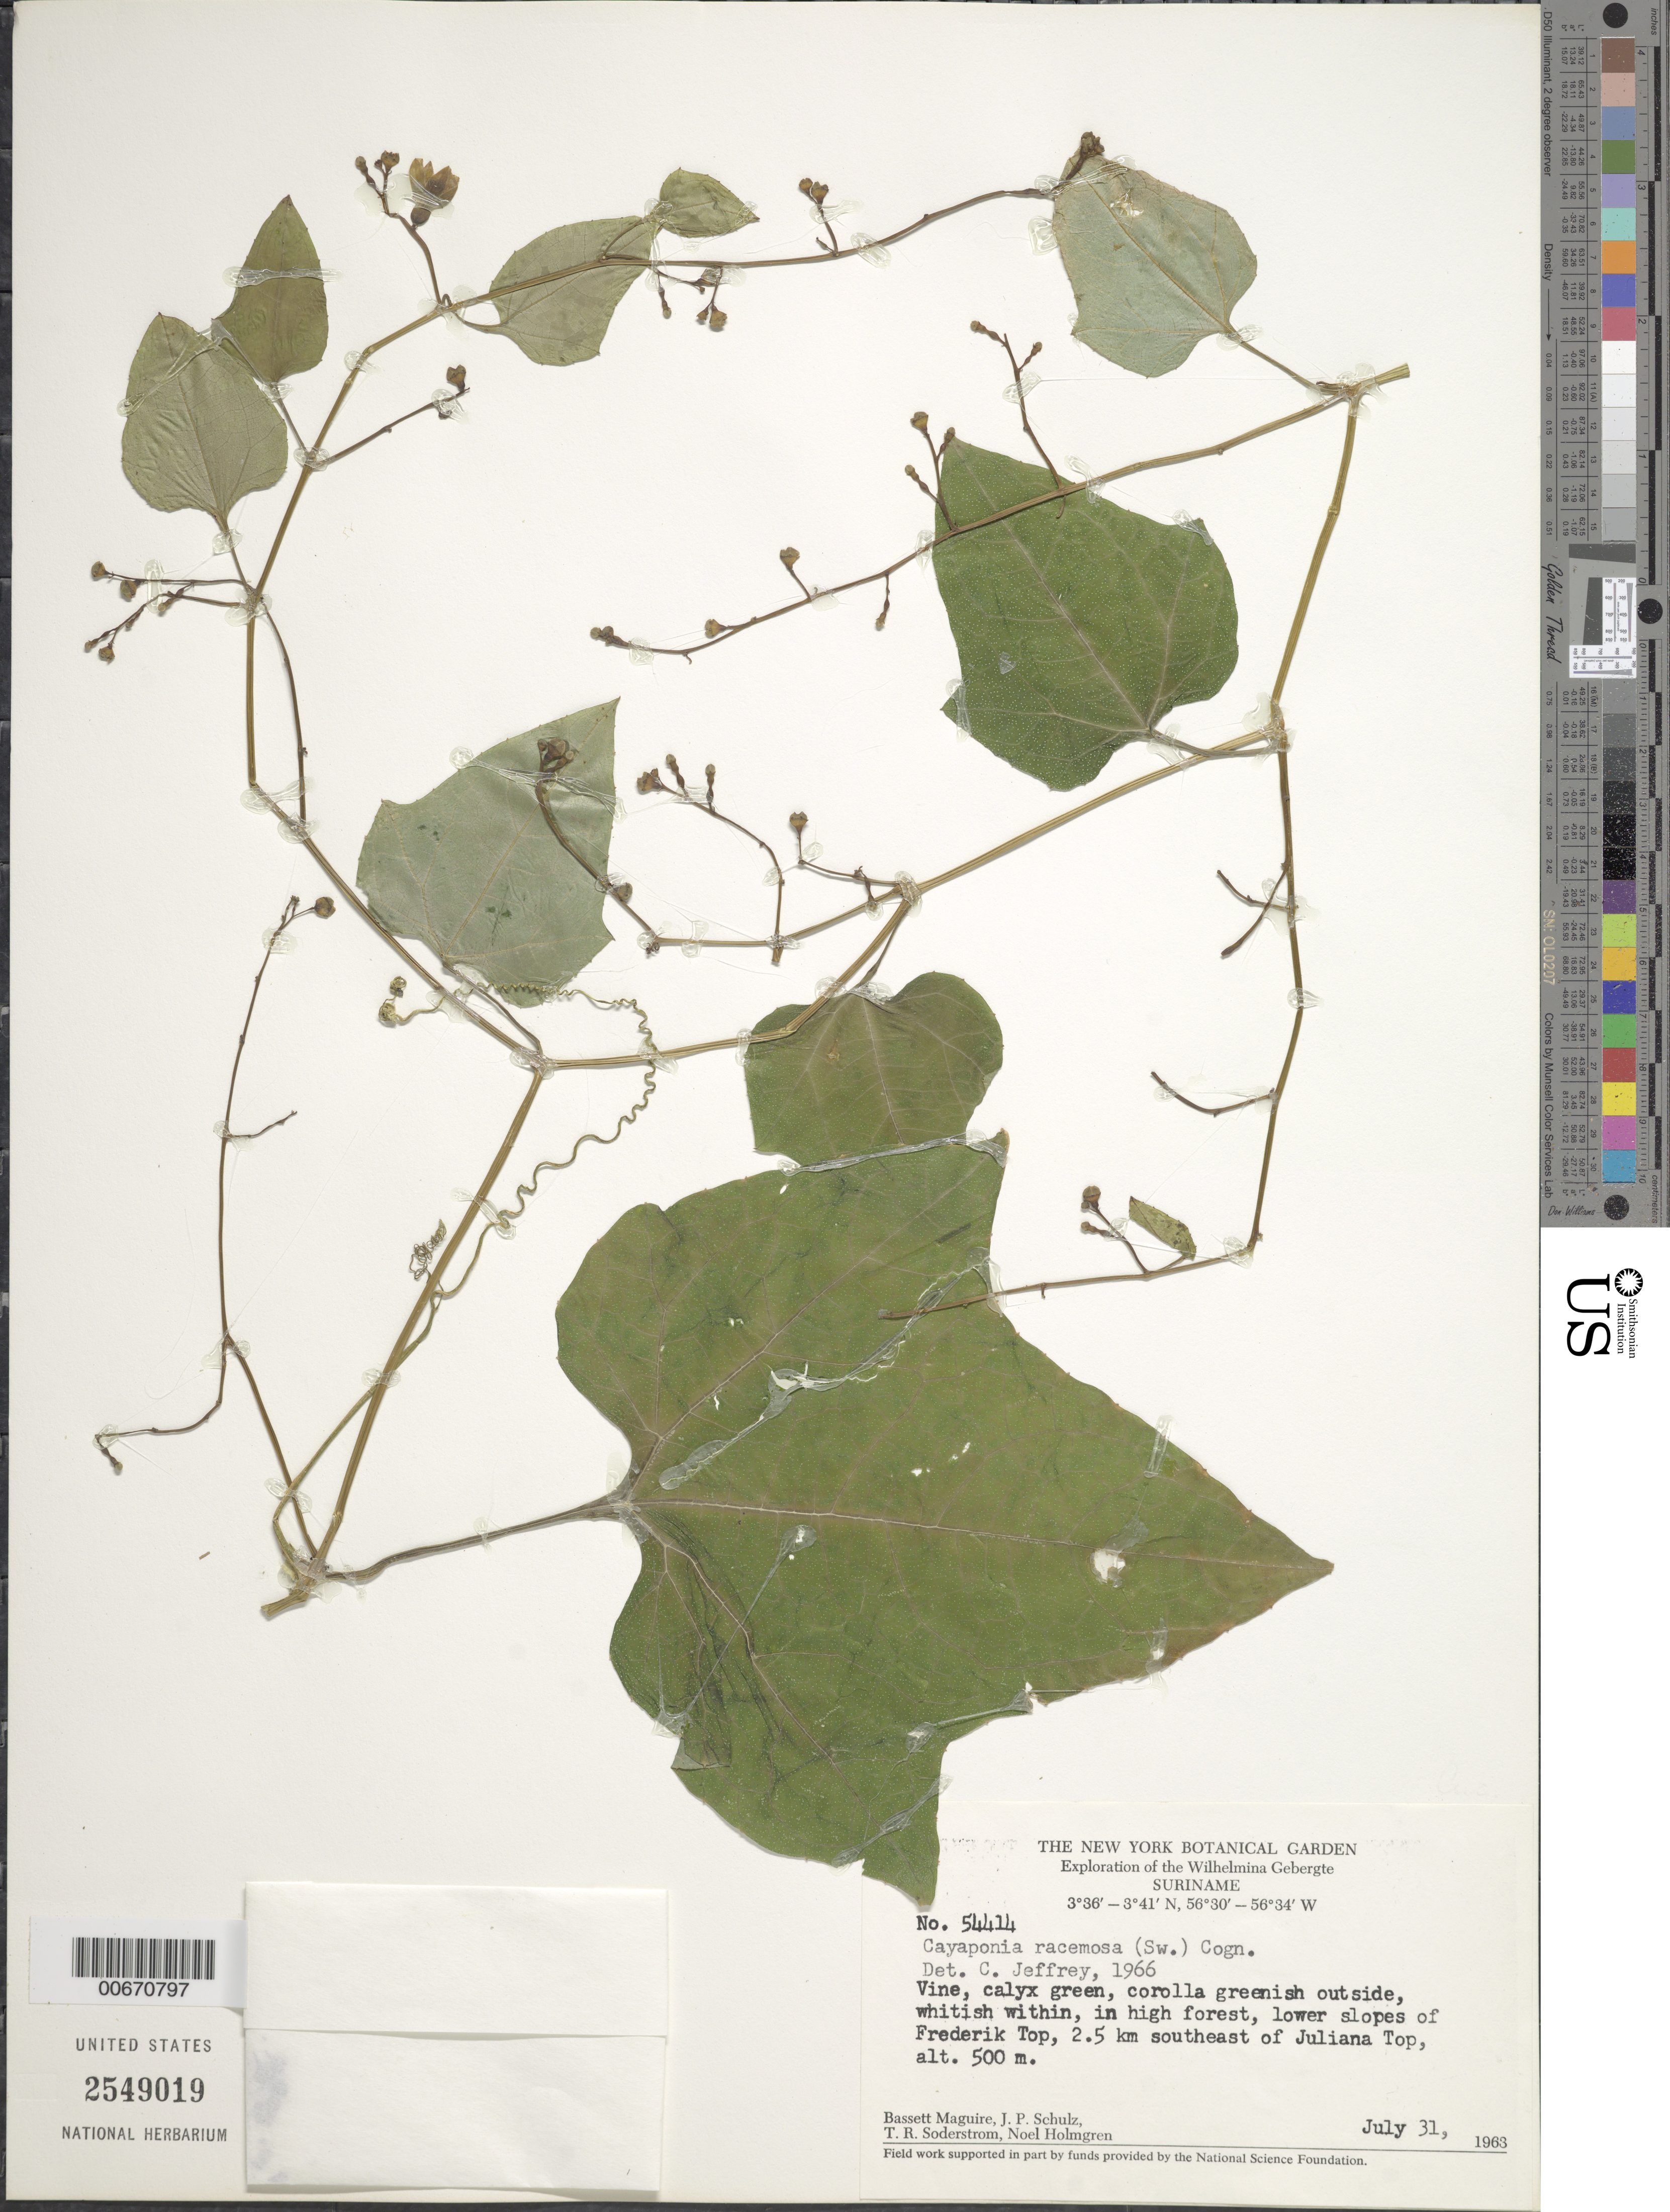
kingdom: Plantae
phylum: Tracheophyta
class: Magnoliopsida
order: Cucurbitales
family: Cucurbitaceae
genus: Cayaponia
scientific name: Cayaponia racemosa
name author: (Mill.) Cogn.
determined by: Jeffrey, C.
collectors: B. Maguire, J. P. Schulz, T. R. Soderstrom & N. H. Holmgren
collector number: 54414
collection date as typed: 31-Jul-63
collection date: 1963-07-31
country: Suriname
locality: Frederik Top, 2.5 km SE of Juliana Top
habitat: High forest, lower slopes of Frederick Top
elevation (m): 500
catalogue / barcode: US 2549019